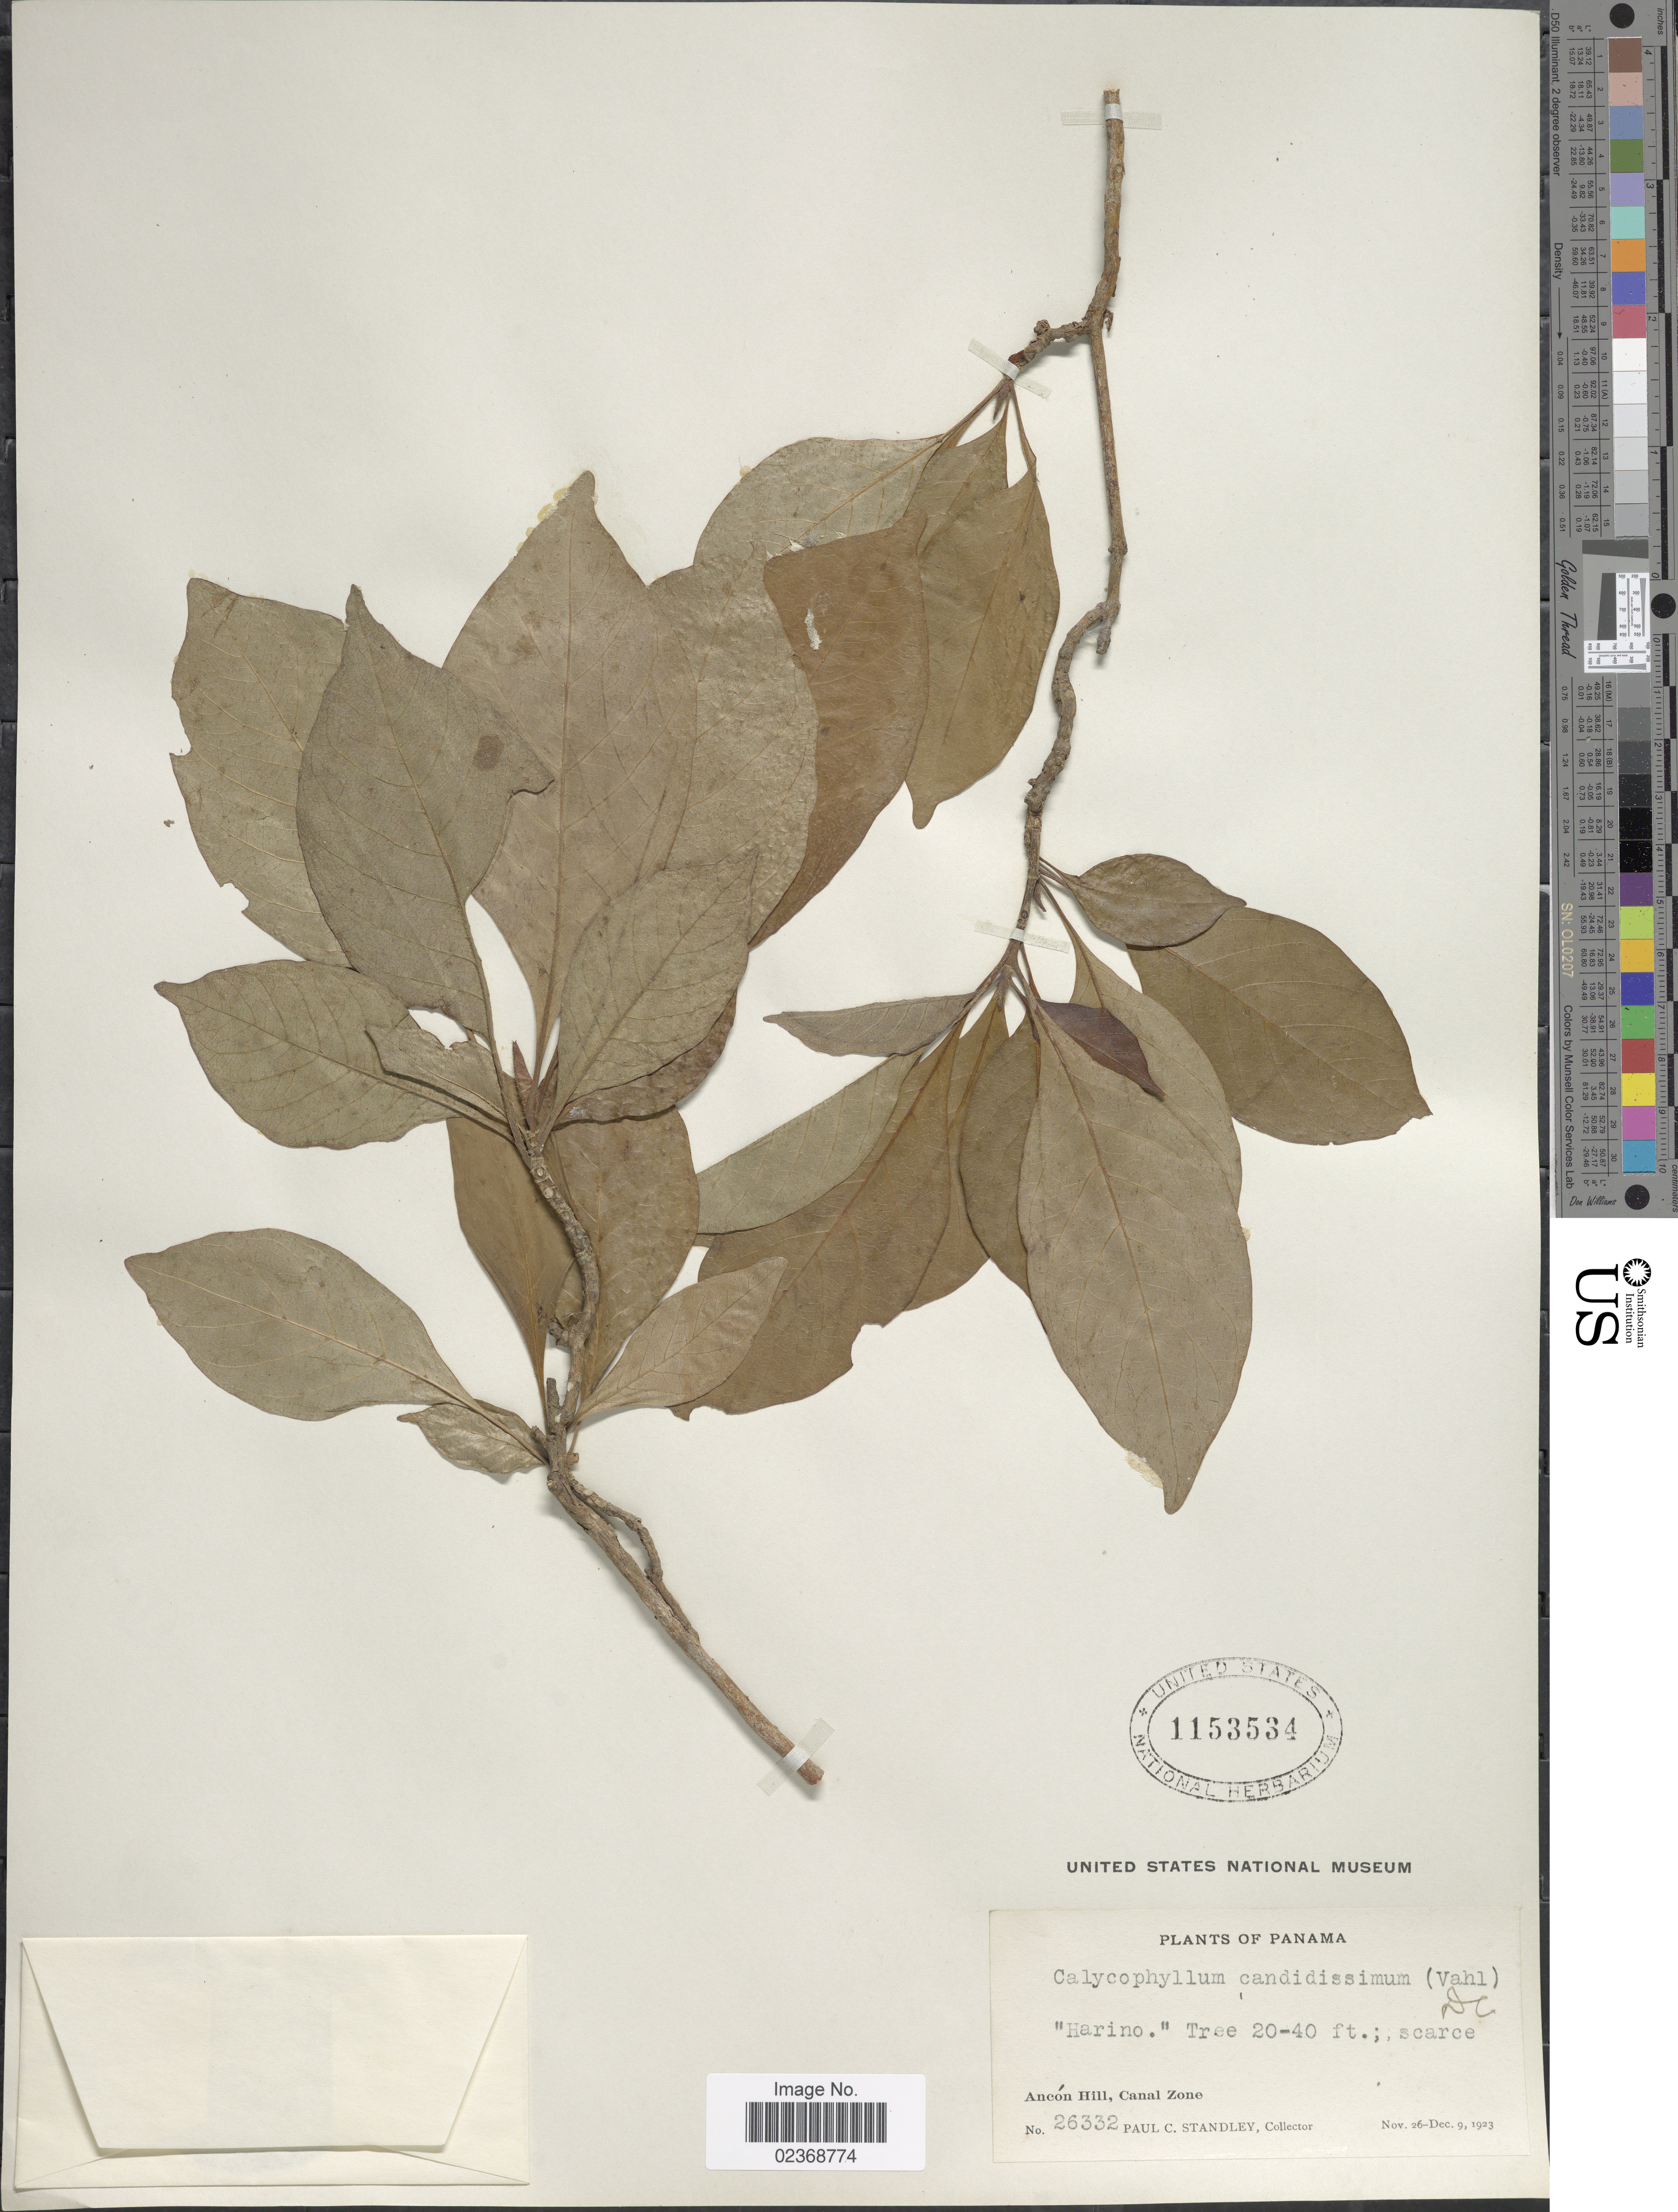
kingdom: Plantae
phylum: Tracheophyta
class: Magnoliopsida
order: Gentianales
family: Rubiaceae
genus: Calycophyllum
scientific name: Calycophyllum candidissimum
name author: (Vahl) DC.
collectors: P. C. Standley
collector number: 26332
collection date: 1923-11-26/1923-12-09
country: Panama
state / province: Colón / Panamá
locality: Ancon Hill, Canal Zone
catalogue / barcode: US 1153534